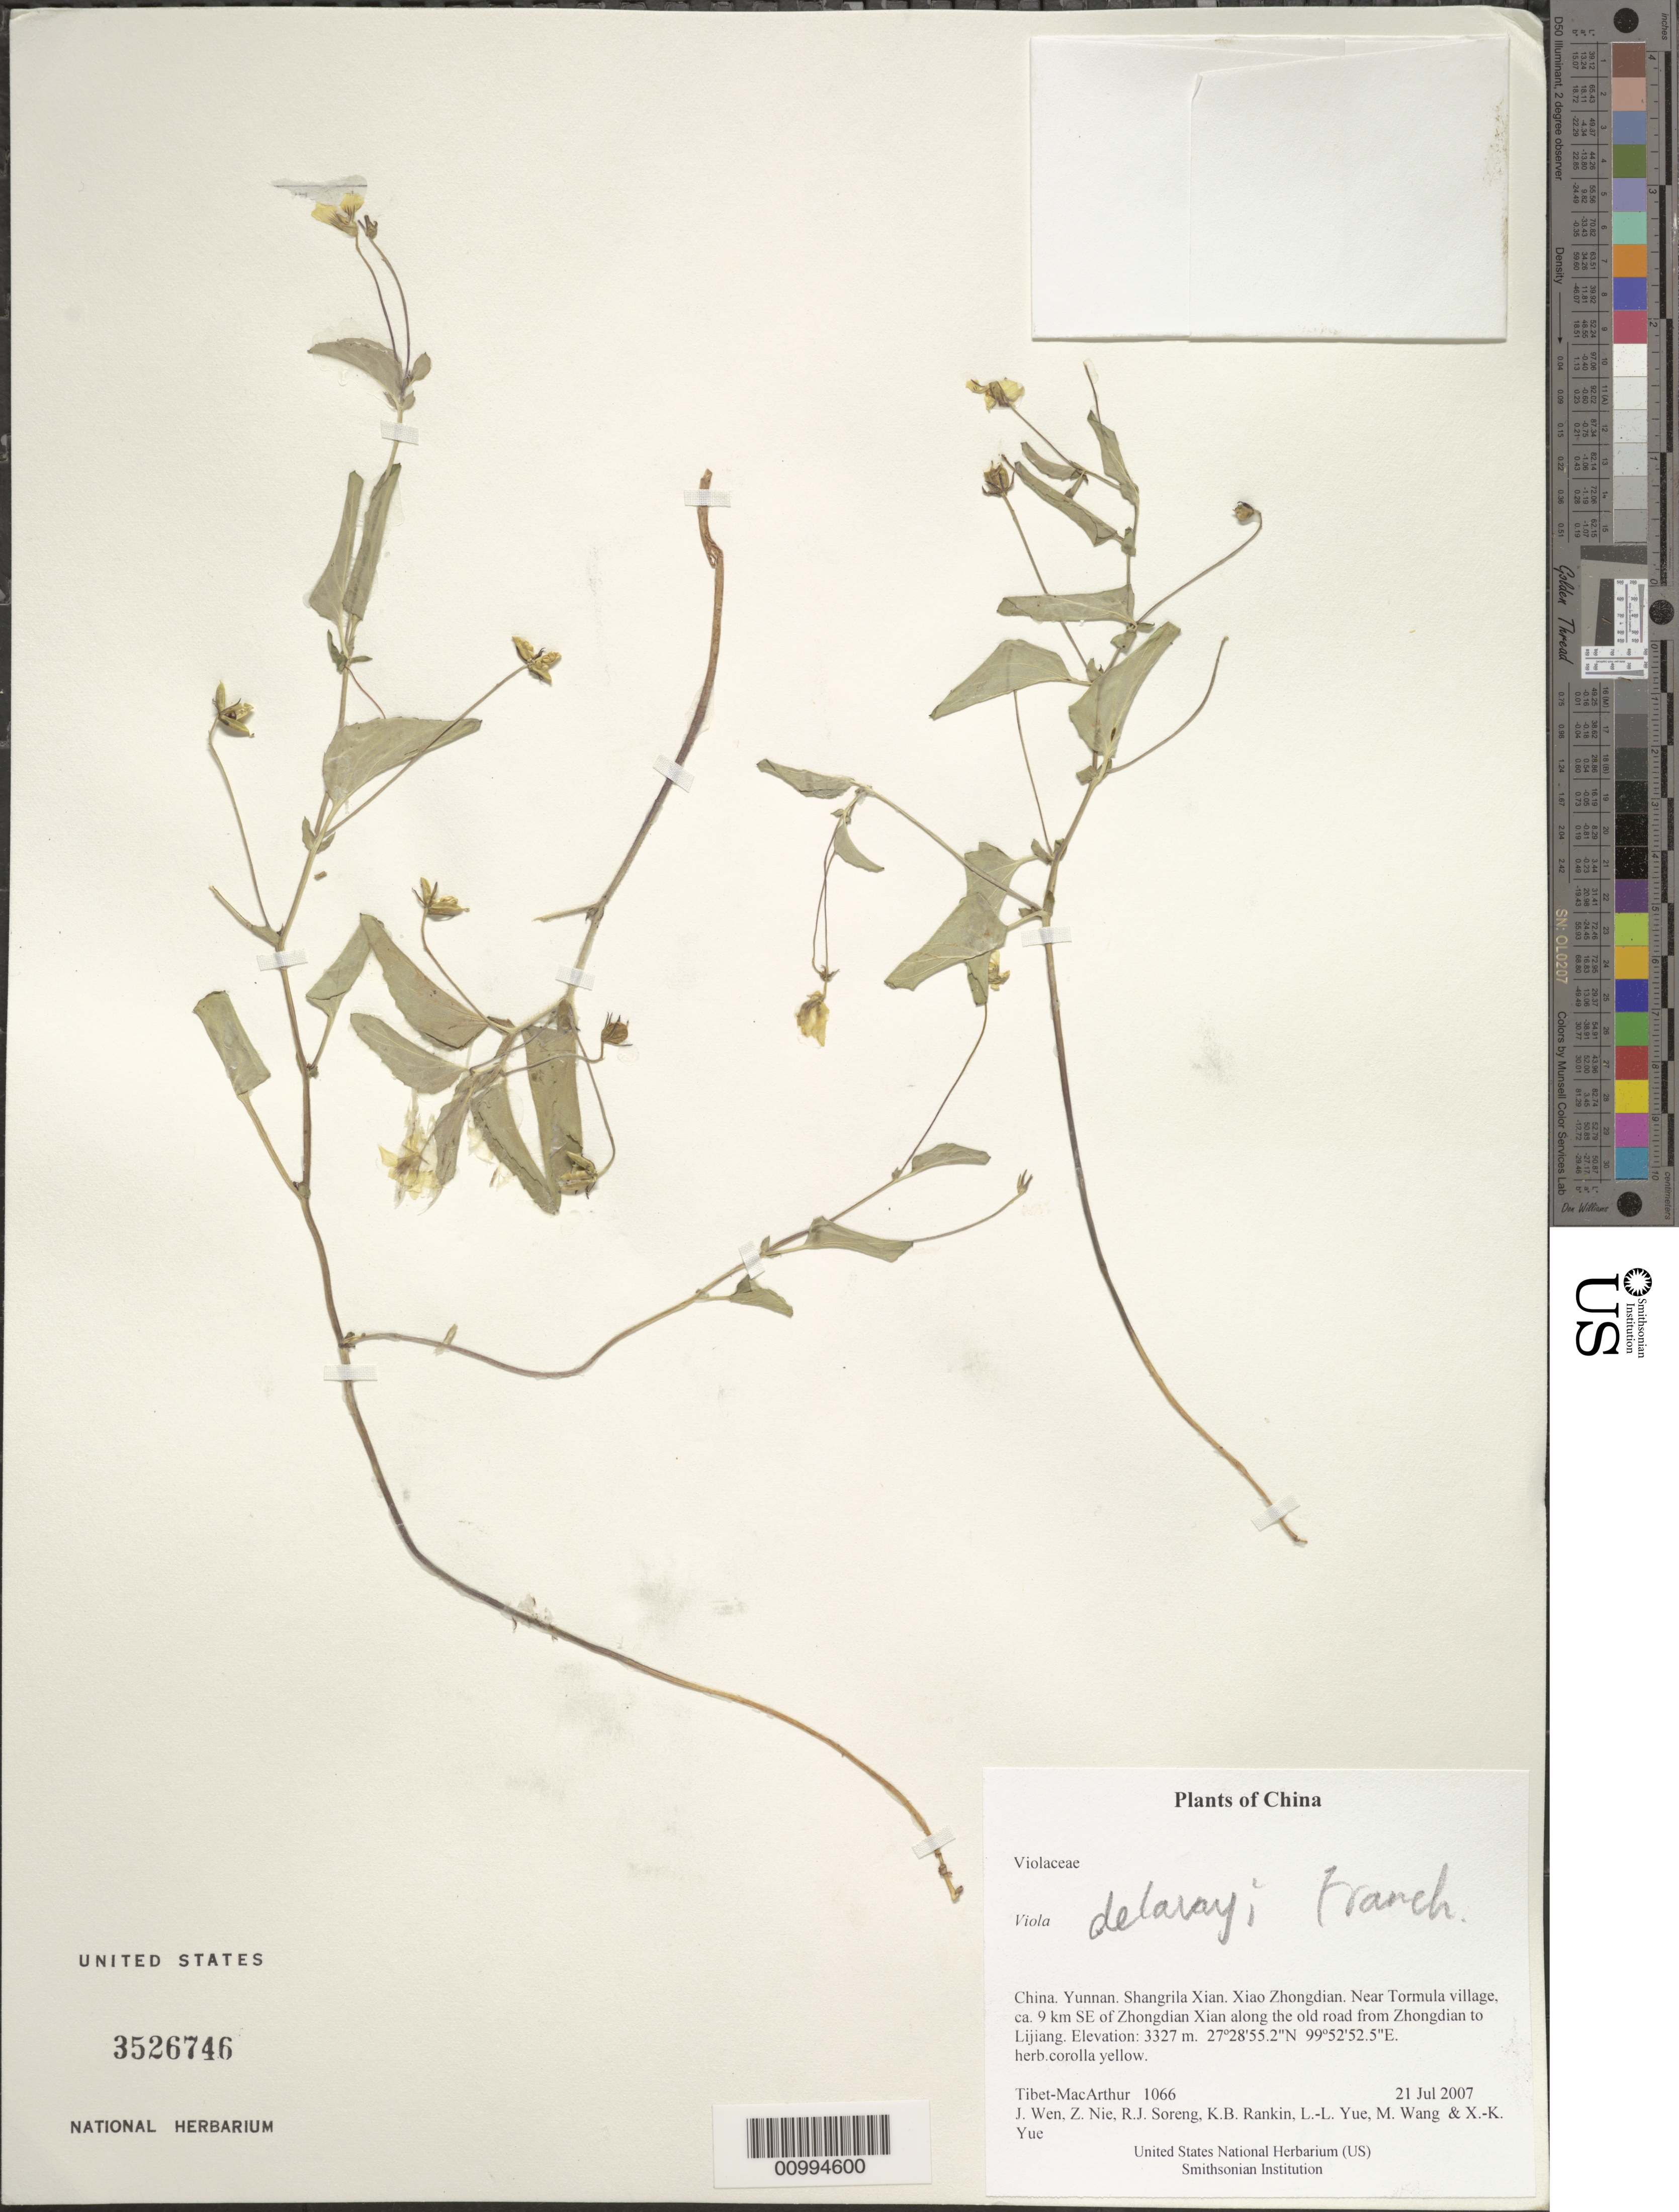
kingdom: Plantae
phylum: Tracheophyta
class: Magnoliopsida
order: Malpighiales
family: Violaceae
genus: Viola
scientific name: Viola sp.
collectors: Tibet-MacArthur, J. Wen, Z. Nie, R. J. Soreng, K. Rankin, L. Yue, M. Wang & X. Yue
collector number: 1066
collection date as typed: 21 Jul 2007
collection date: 2007-07-21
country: China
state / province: Yunnan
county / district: Shangrila Xian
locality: Xiao Zhongdian. Near Tormula village, ca. 9 km SE of Zhongdian Xian along the old road from Zhongdian to Lijiang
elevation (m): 3327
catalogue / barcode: US 3526746